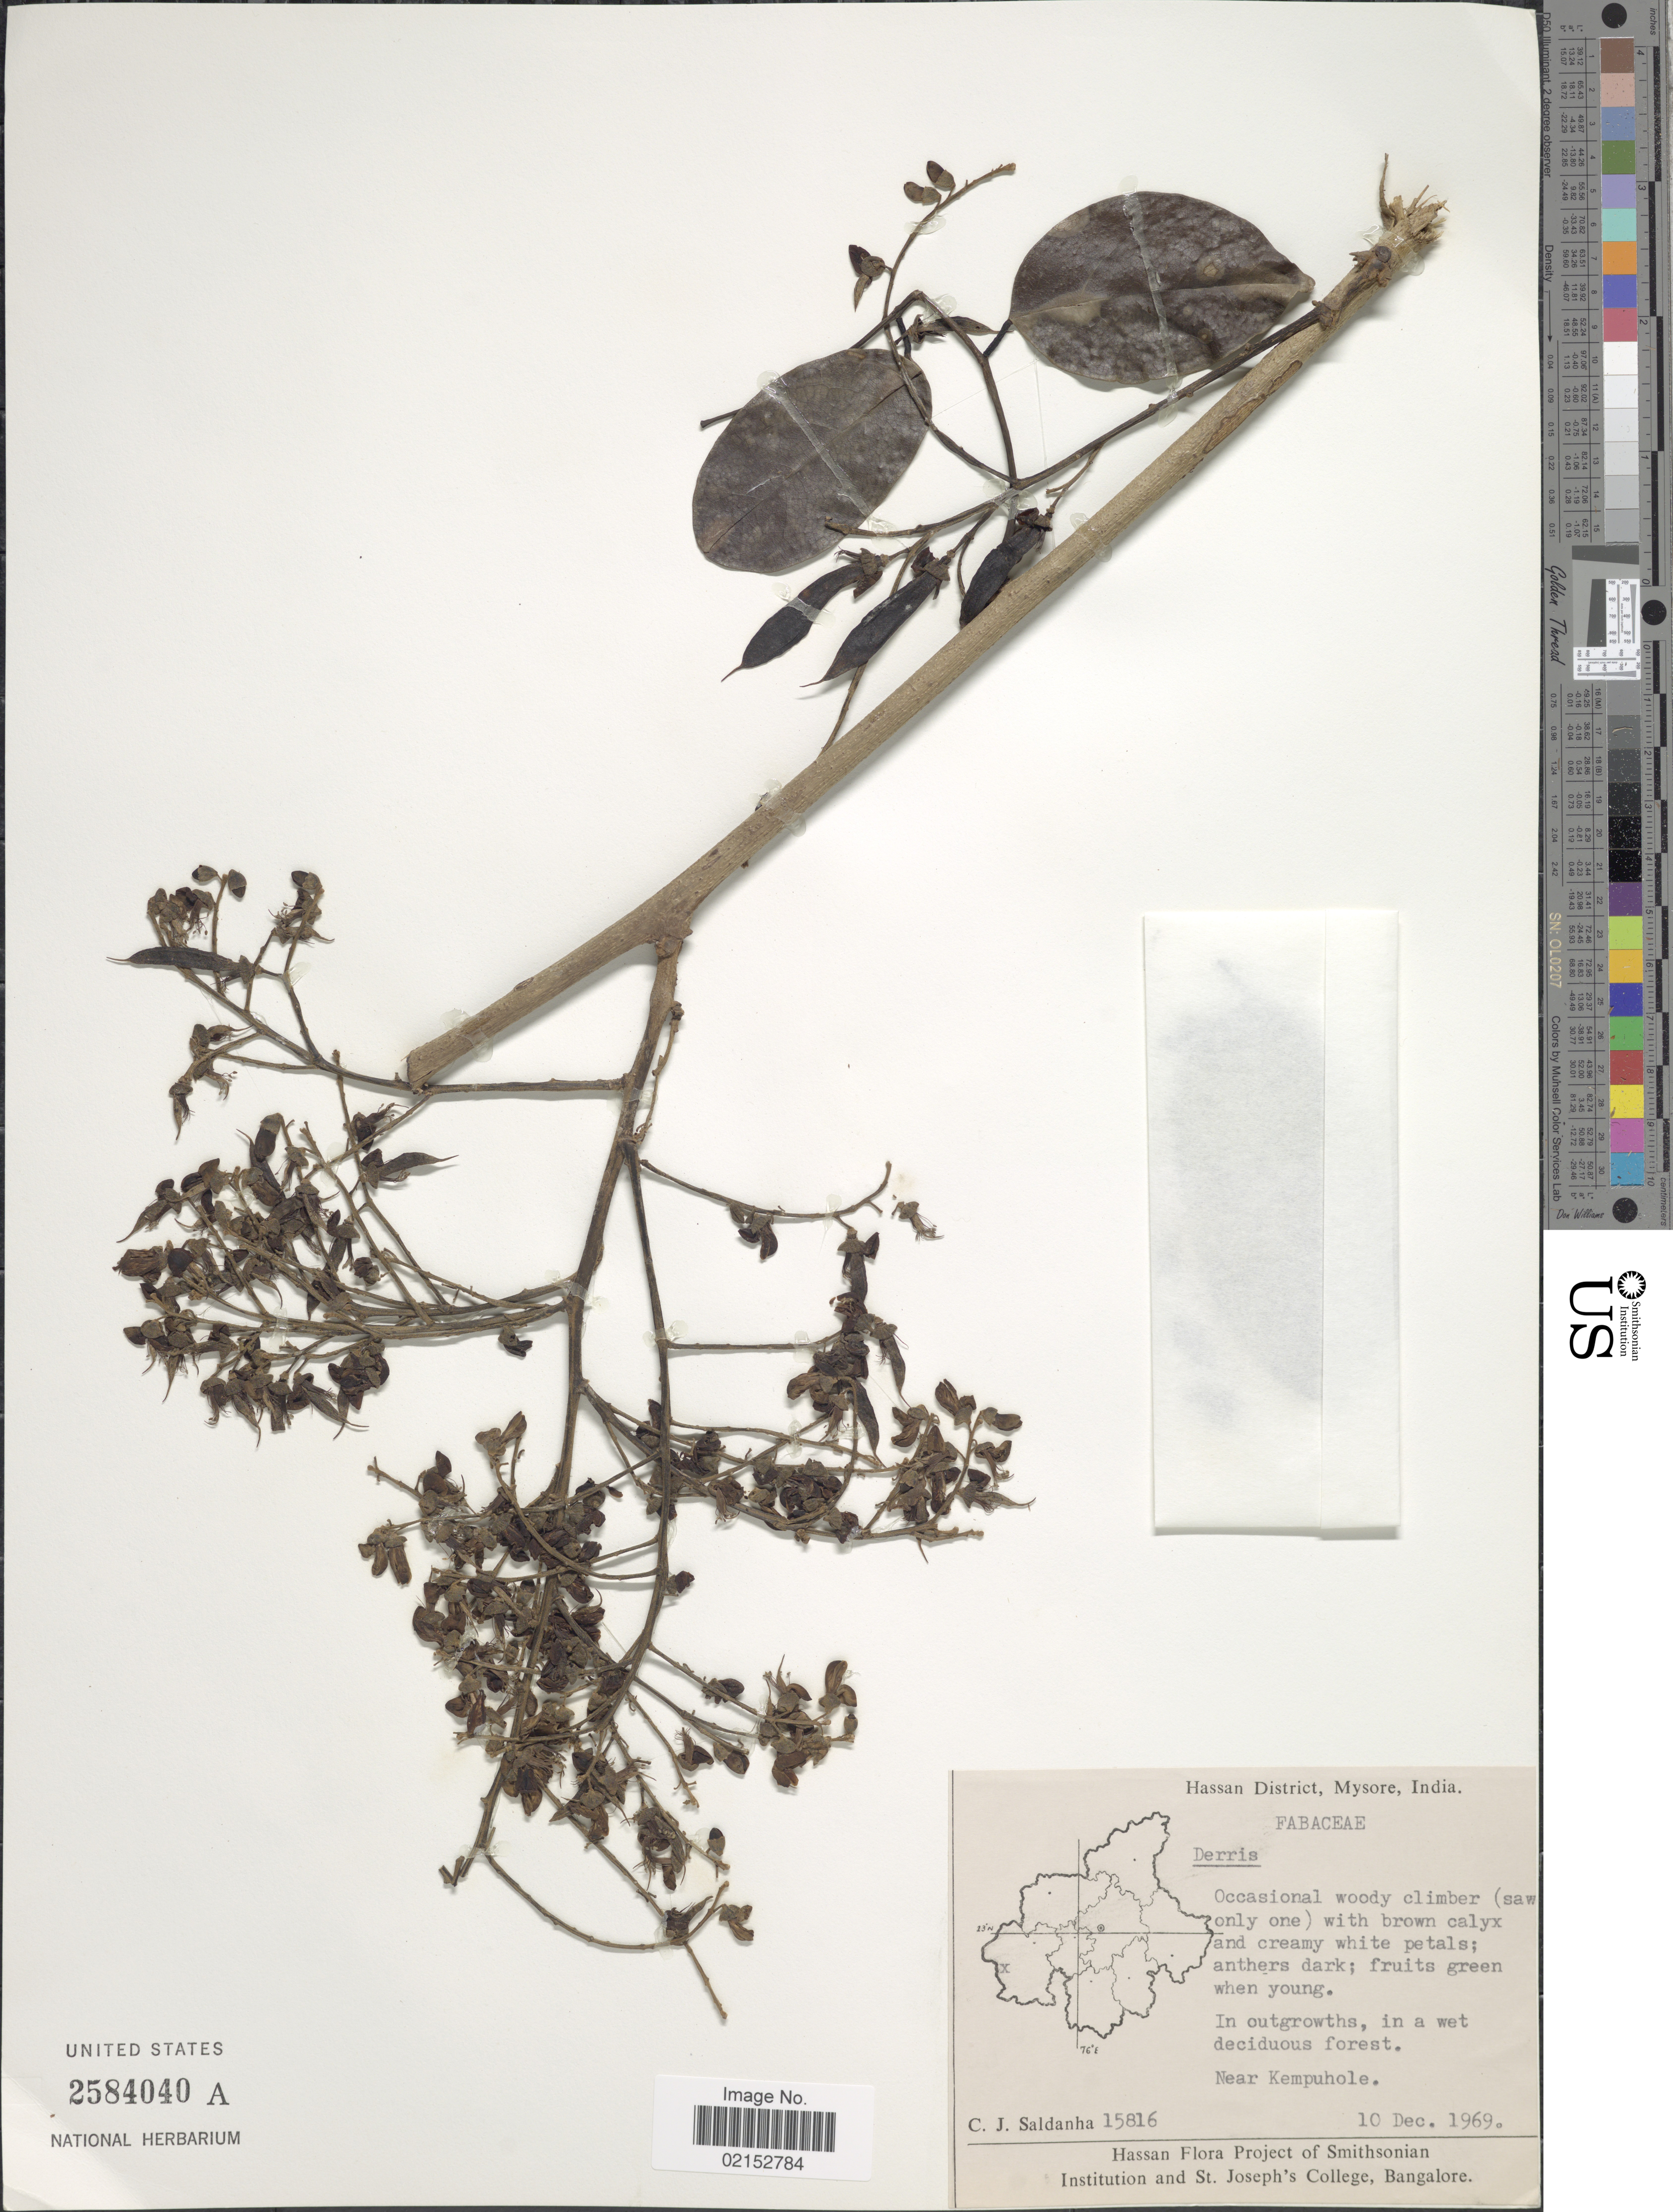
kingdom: Plantae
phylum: Tracheophyta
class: Magnoliopsida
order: Fabales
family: Fabaceae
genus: Derris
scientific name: Derris sp.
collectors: C. J. Saldanha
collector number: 15816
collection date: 1969-12-10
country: India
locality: Hassan District, Mysore, near Kempuhole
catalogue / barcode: US 2584040A